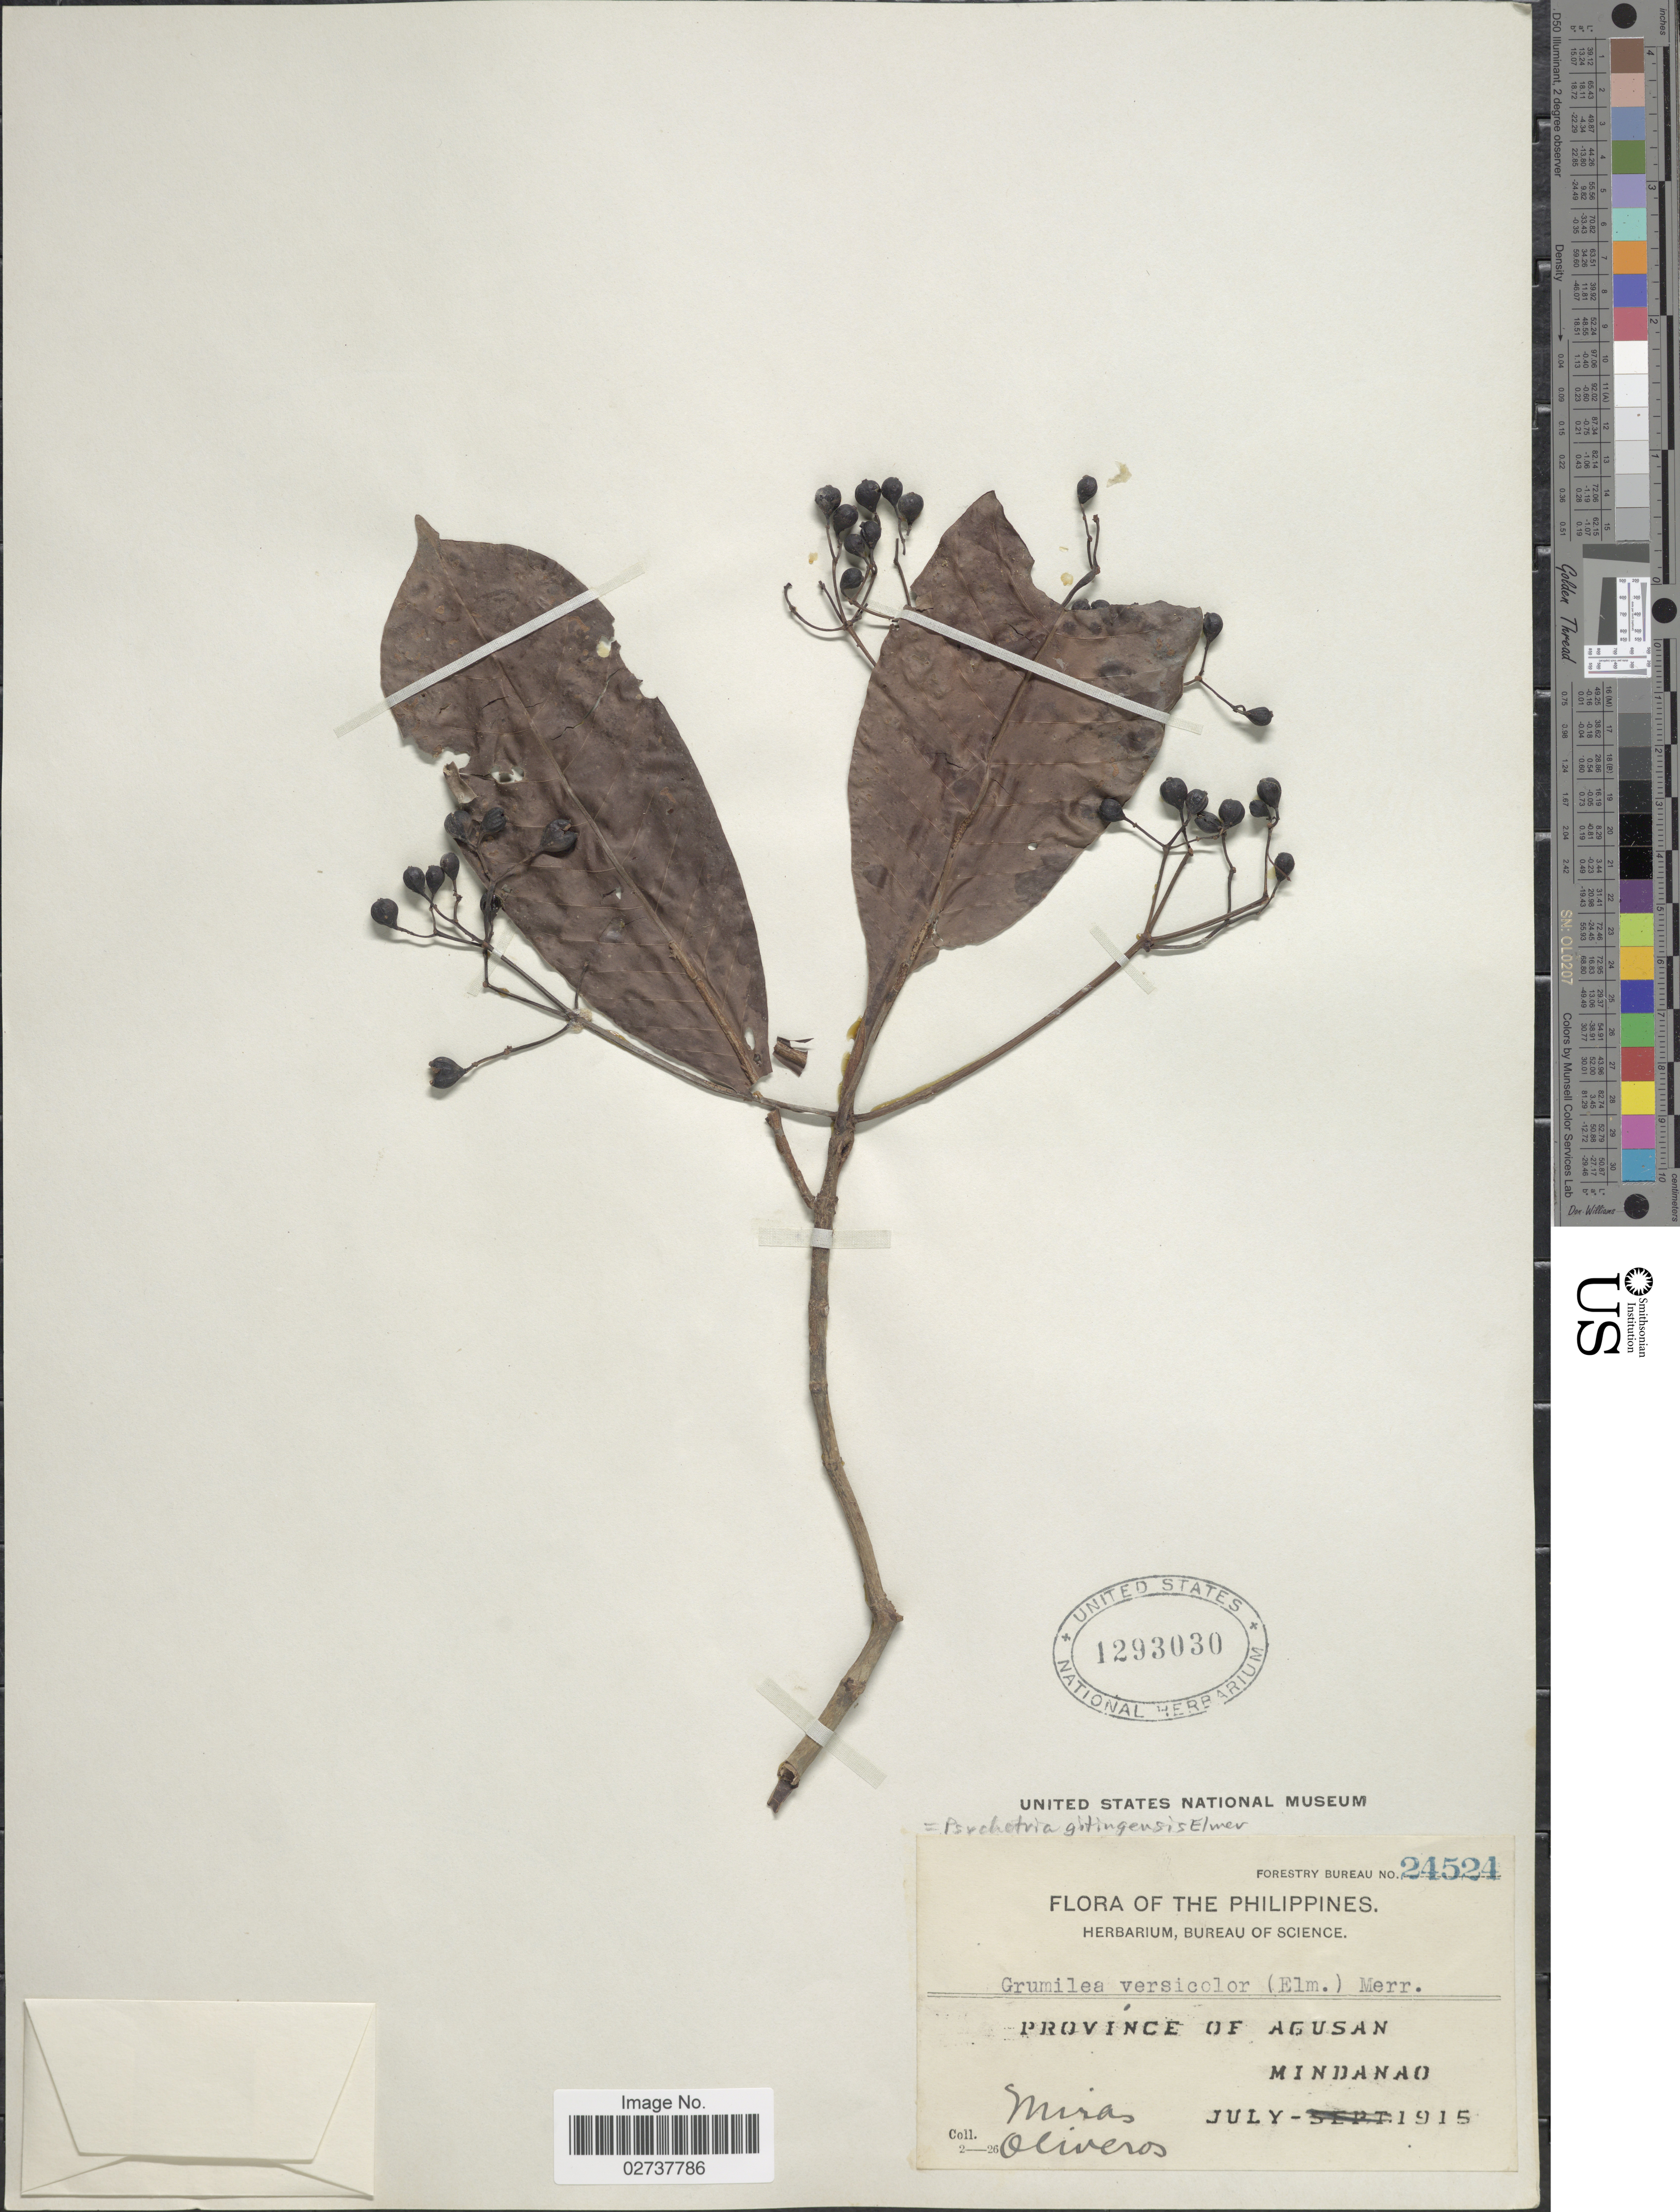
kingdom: Plantae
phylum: Tracheophyta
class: Magnoliopsida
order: Gentianales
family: Rubiaceae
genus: Psychotria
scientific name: Psychotria gitingensis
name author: Elmer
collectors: Miras & Oliveros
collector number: Forestry Bureau 24524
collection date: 1915-07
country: Philippines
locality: Province of Agusan, Mindanao.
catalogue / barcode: US 1293030